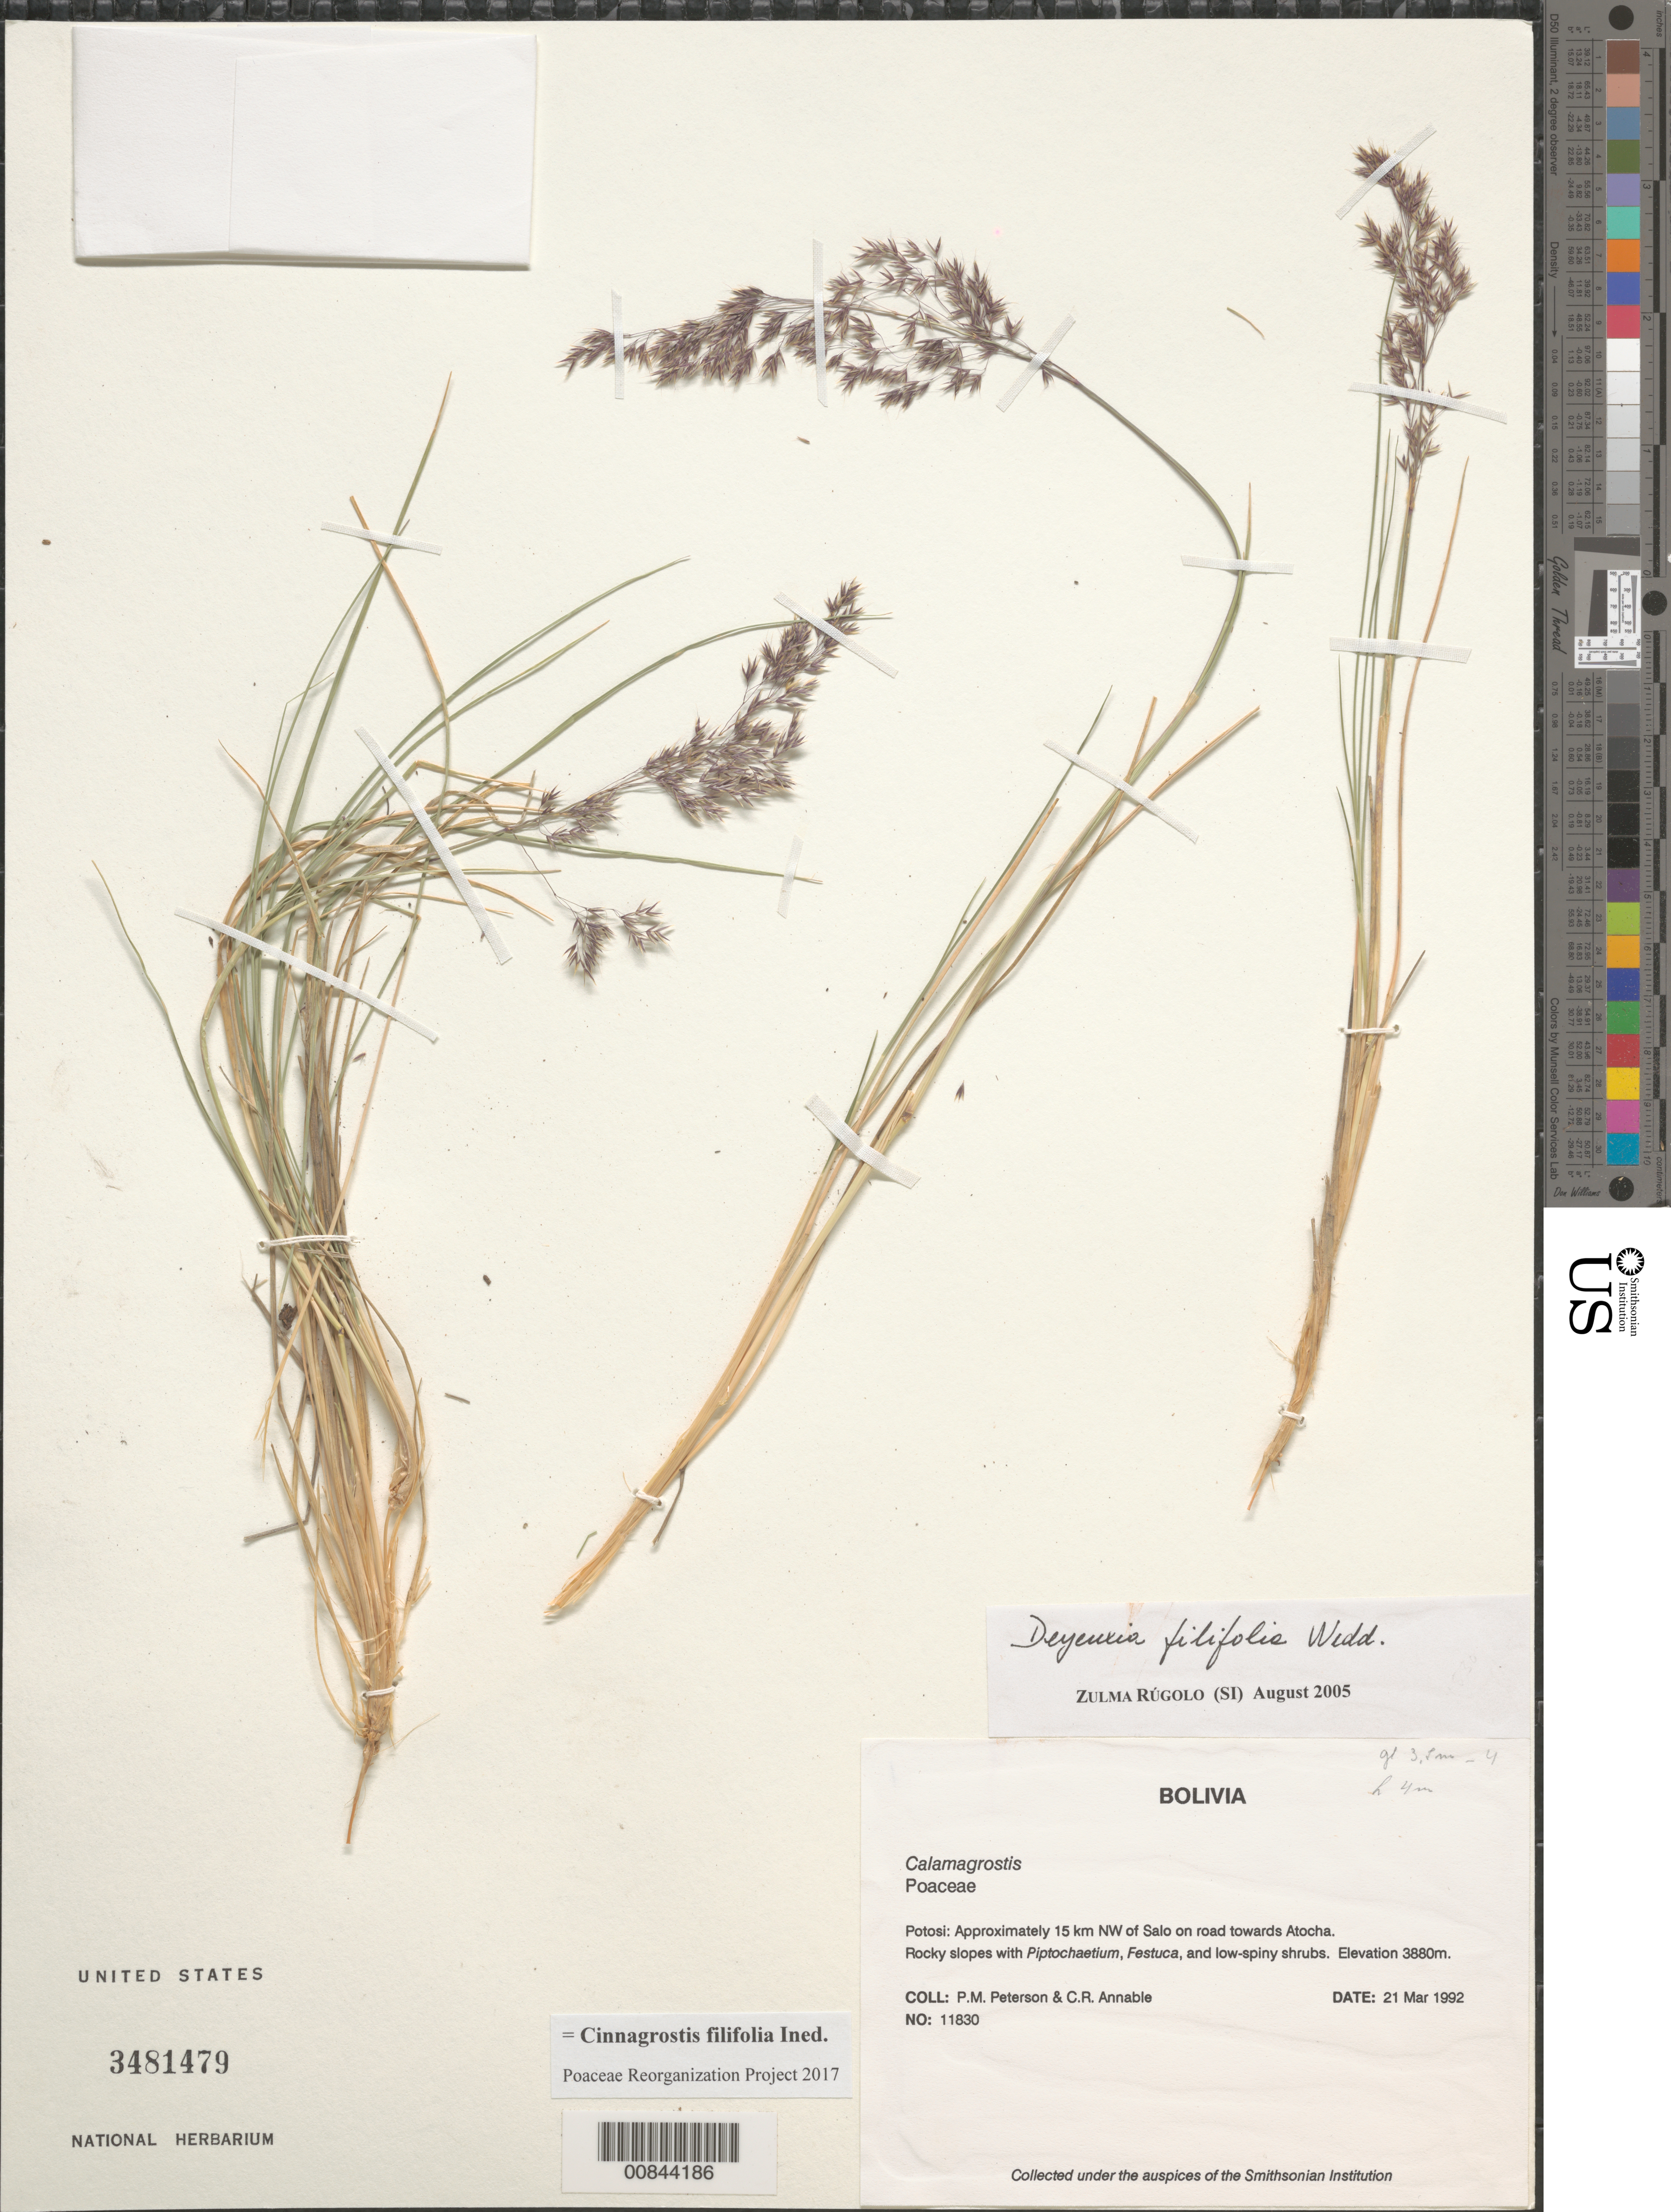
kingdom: Plantae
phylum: Tracheophyta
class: Liliopsida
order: Poales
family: Poaceae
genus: Calamagrostis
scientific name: Calamagrostis filifolia (Wedd.) Pilg., nom. illeg. hom.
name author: (Wedd.) Pilg.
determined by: Rúgolo de Agrasar, Z. E.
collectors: P. M. Peterson & C. R. Annable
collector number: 11830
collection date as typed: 21 Mar 1992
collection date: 1992-03-21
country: Bolivia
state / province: Potosi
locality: Approximately 15 km NW of Salo on road towards Atocha.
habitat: Rocky slopes with Piptochaetium, Festuca, and low-spiny shrubs.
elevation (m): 3880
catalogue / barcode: US 3481479